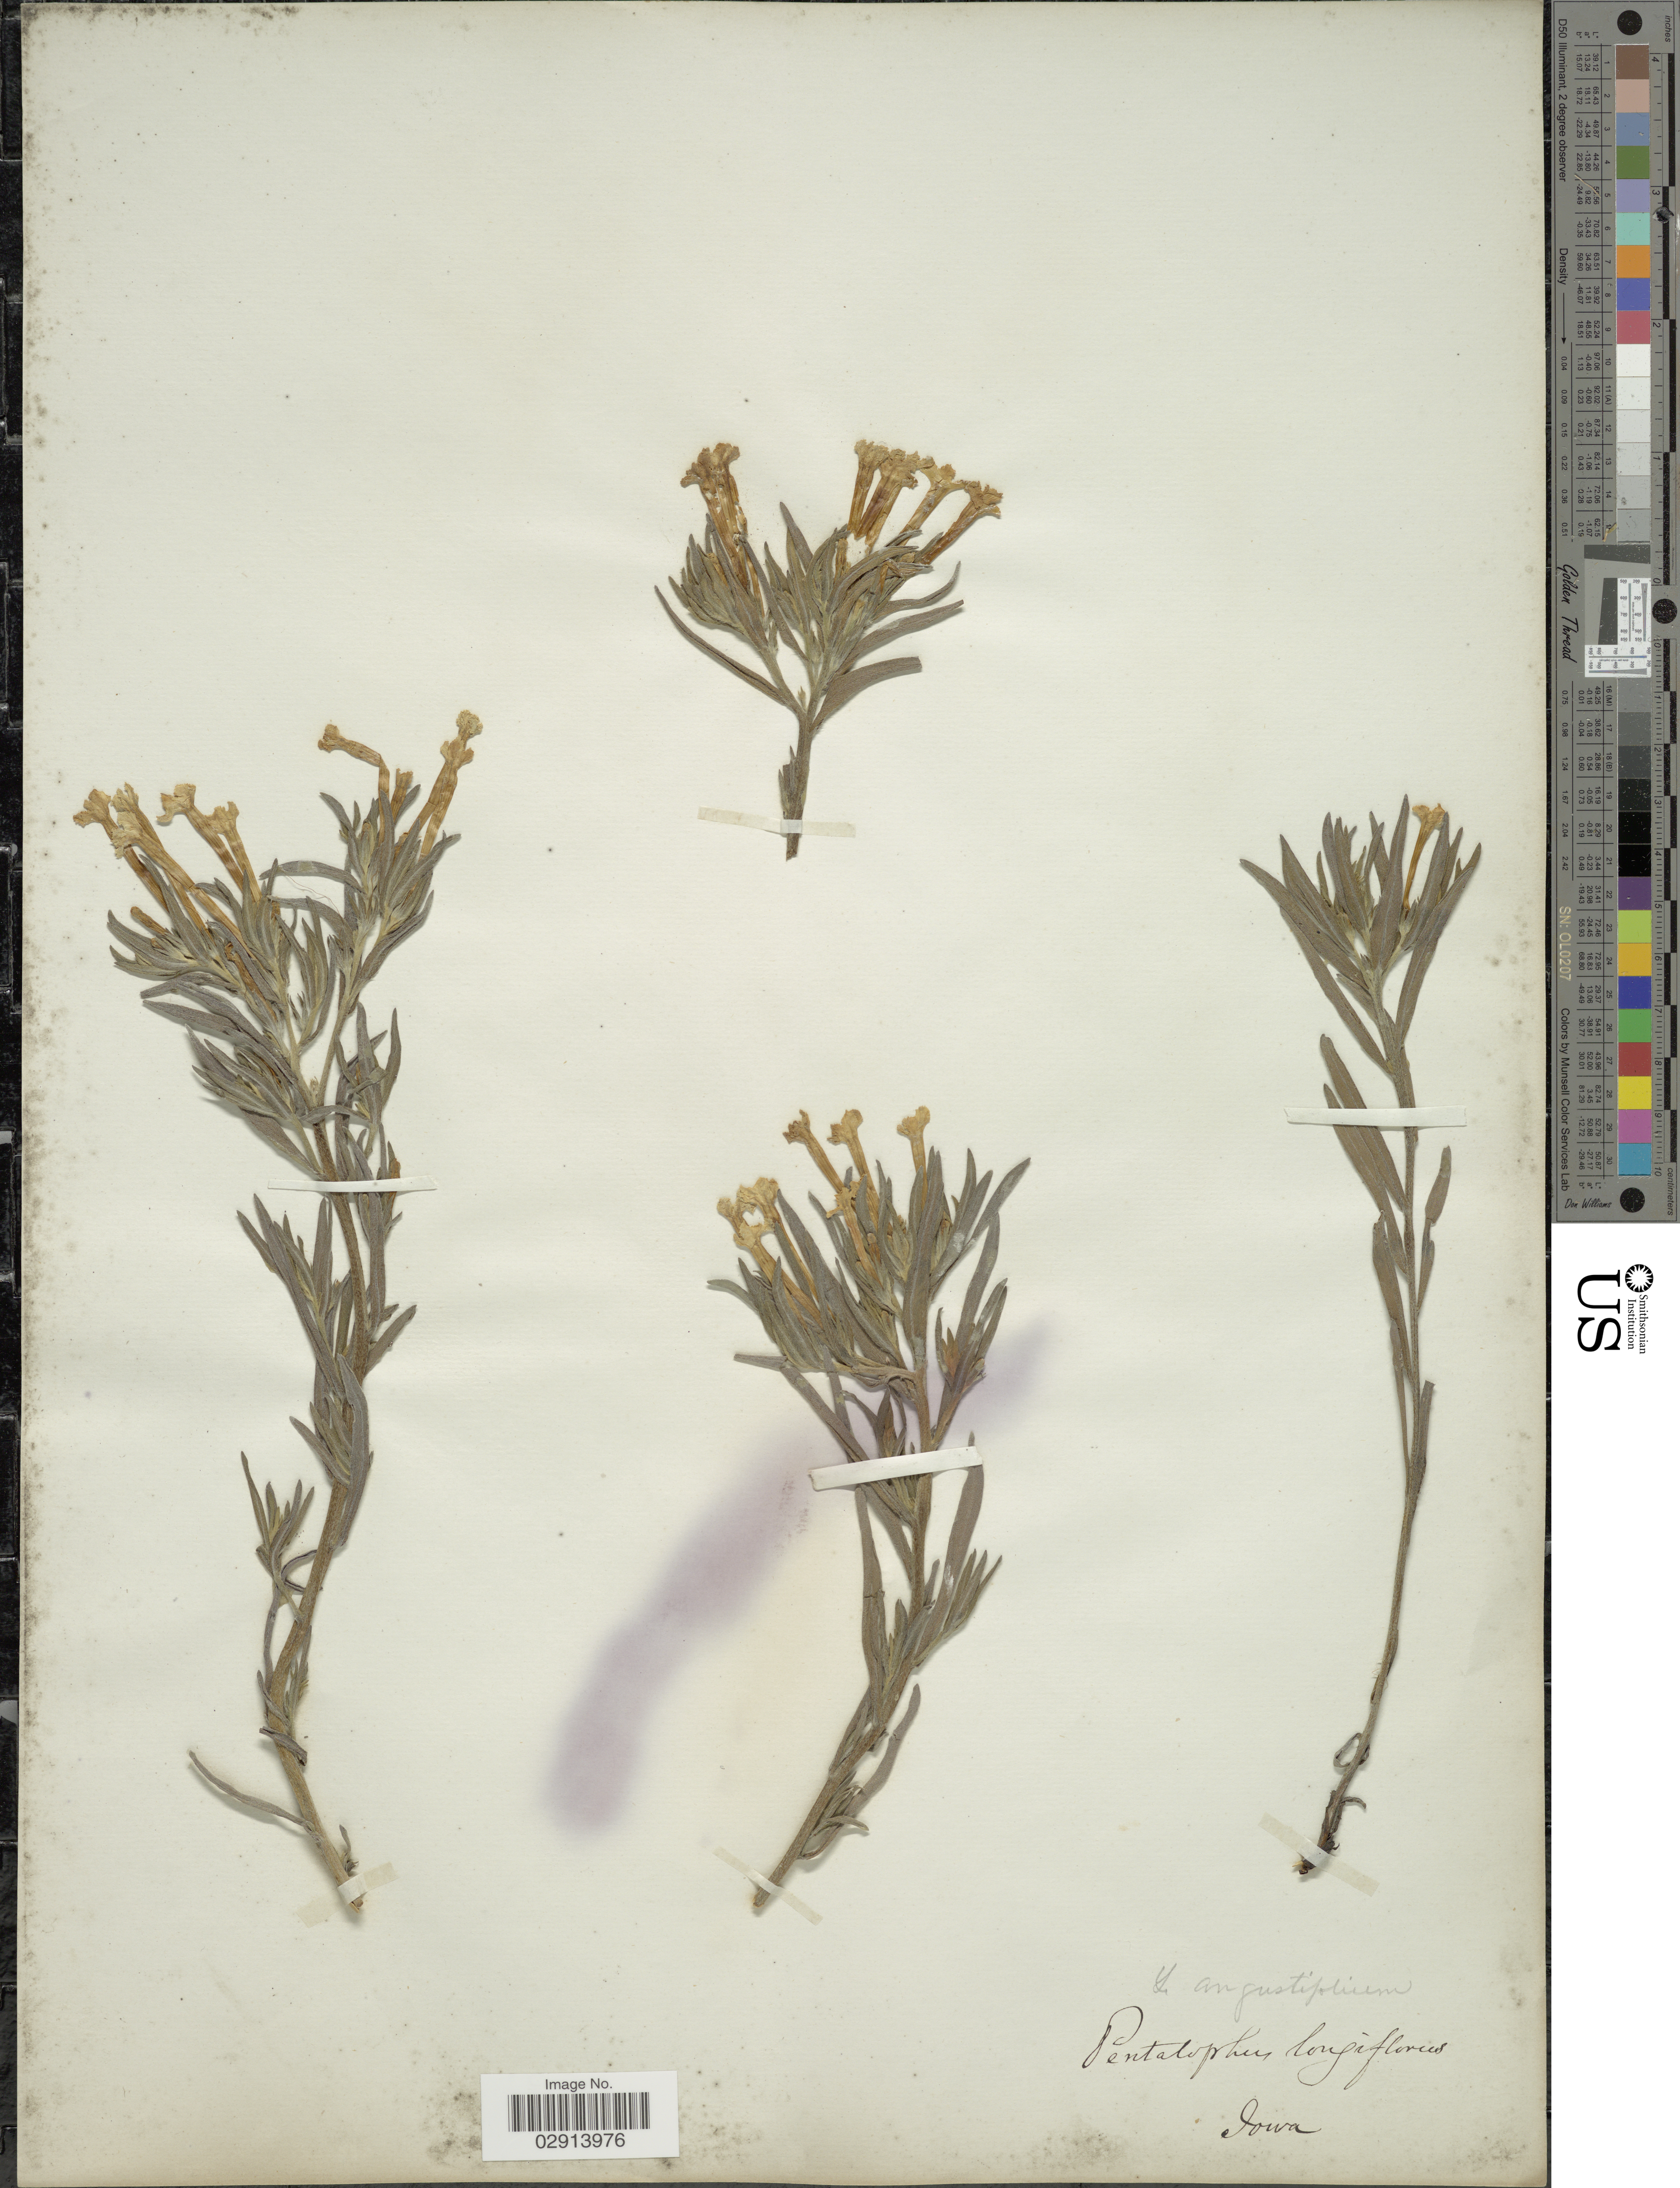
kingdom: Plantae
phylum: Tracheophyta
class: Magnoliopsida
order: Boraginales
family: Boraginaceae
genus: Lithospermum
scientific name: Lithospermum incisum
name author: Lehm.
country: United States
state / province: Iowa